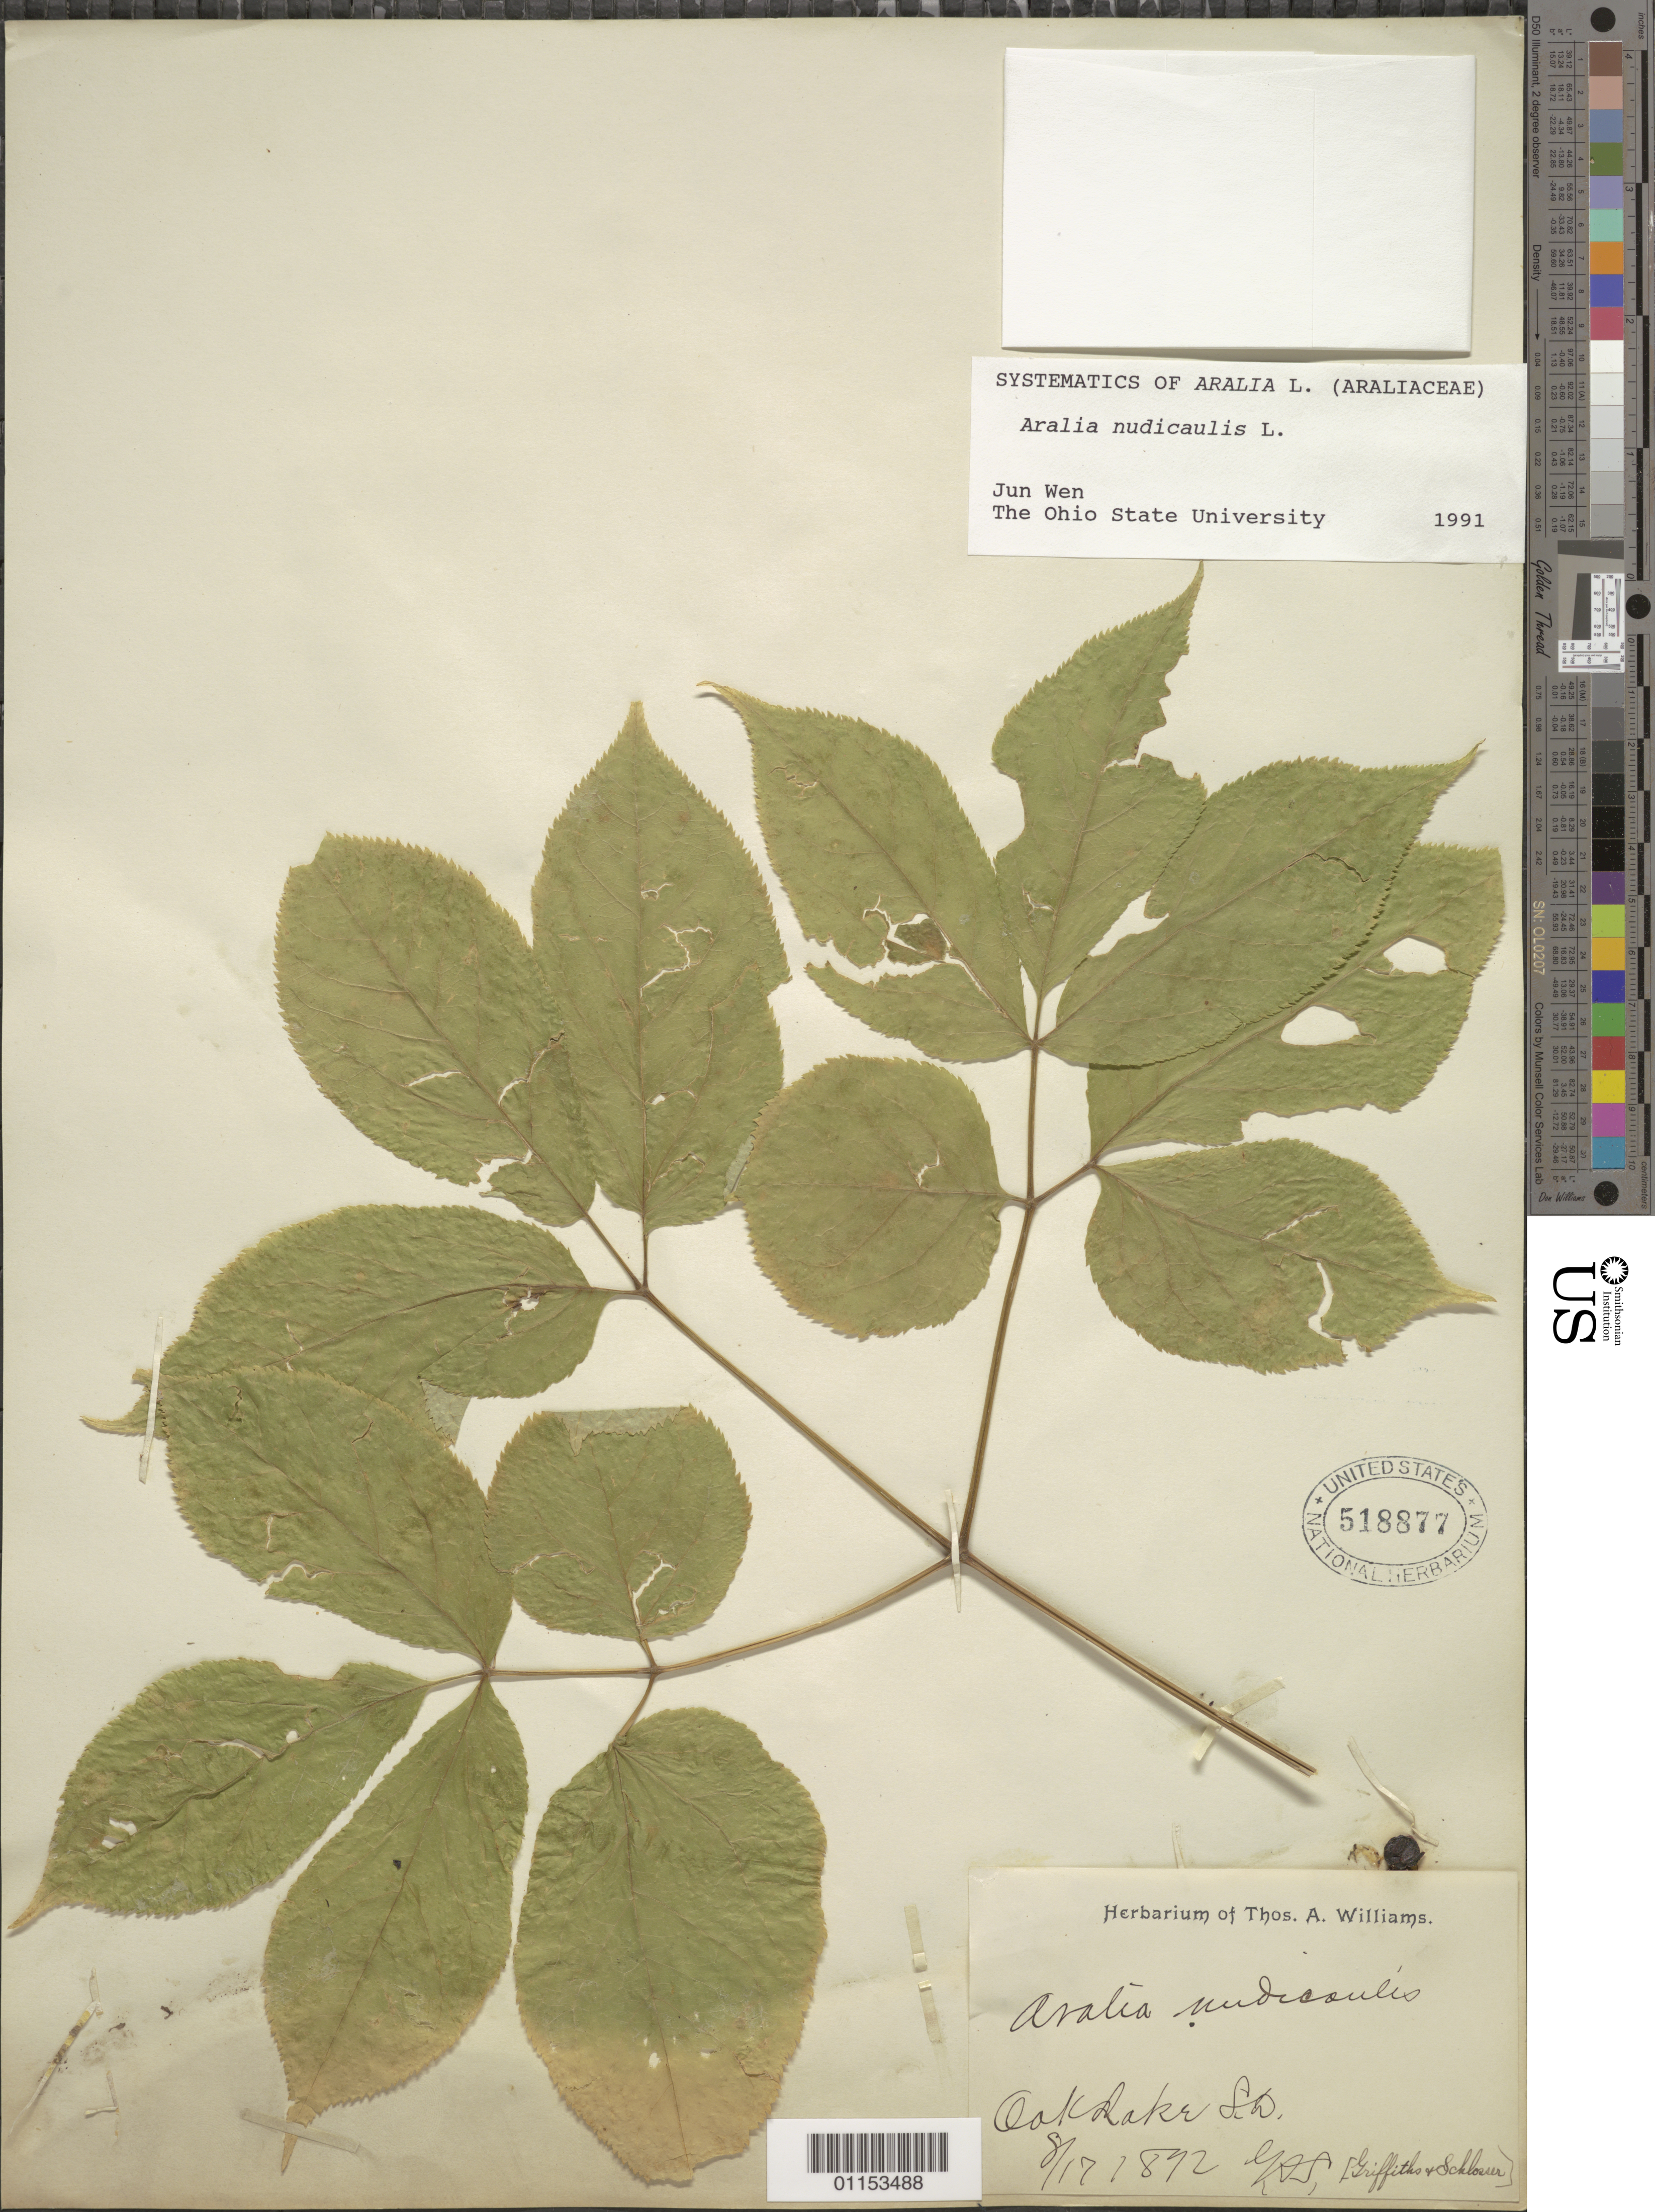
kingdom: Plantae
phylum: Tracheophyta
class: Magnoliopsida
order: Apiales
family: Araliaceae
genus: Aralia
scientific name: Aralia nudicaulis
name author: L.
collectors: T. A. Williams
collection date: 1892-08-17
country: United States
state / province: South Dakota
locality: Oak Lake.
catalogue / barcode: US 518877